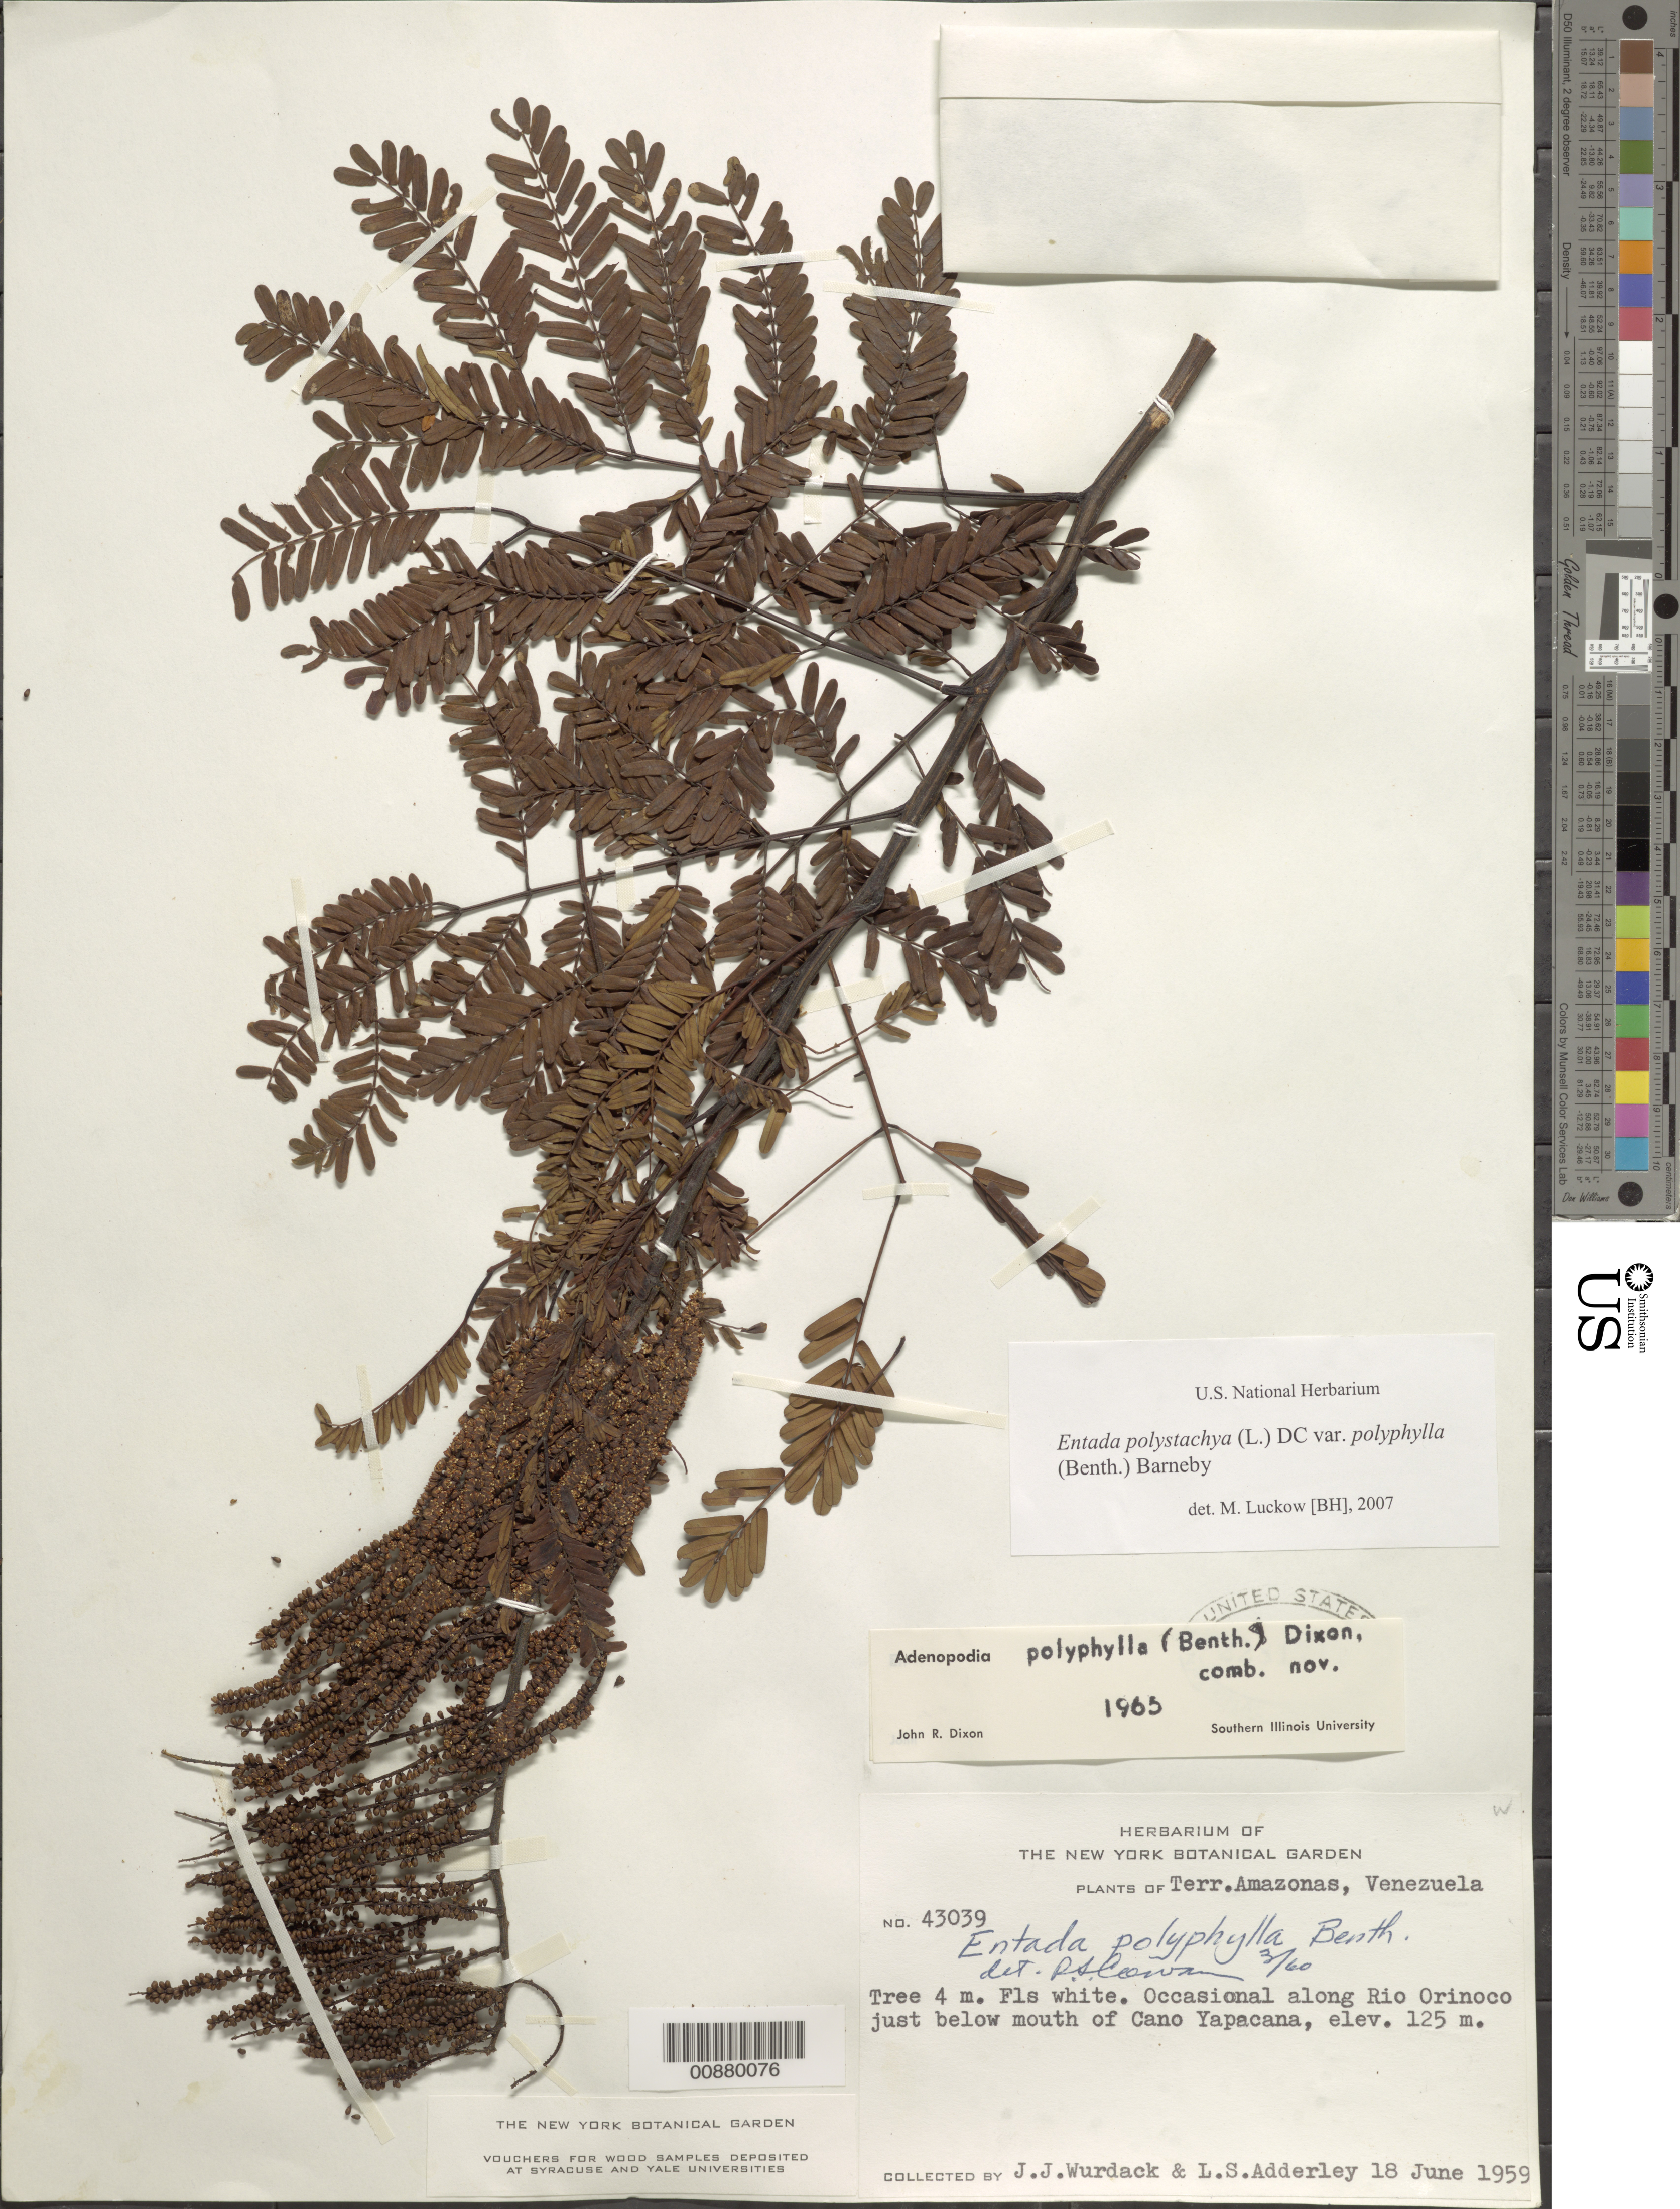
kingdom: Plantae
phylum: Tracheophyta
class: Magnoliopsida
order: Fabales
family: Fabaceae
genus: Entada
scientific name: Entada polystachya var. polyphylla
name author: (Benth.) Barneby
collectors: J. J. Wurdack & L. S. Adderley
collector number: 43039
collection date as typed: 18-Jun-59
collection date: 1959-06-18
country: Venezuela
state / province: Amazonas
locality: Río Orinoco, Caño Yapacana, just below mouth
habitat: Along river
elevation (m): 125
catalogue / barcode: US 2281717